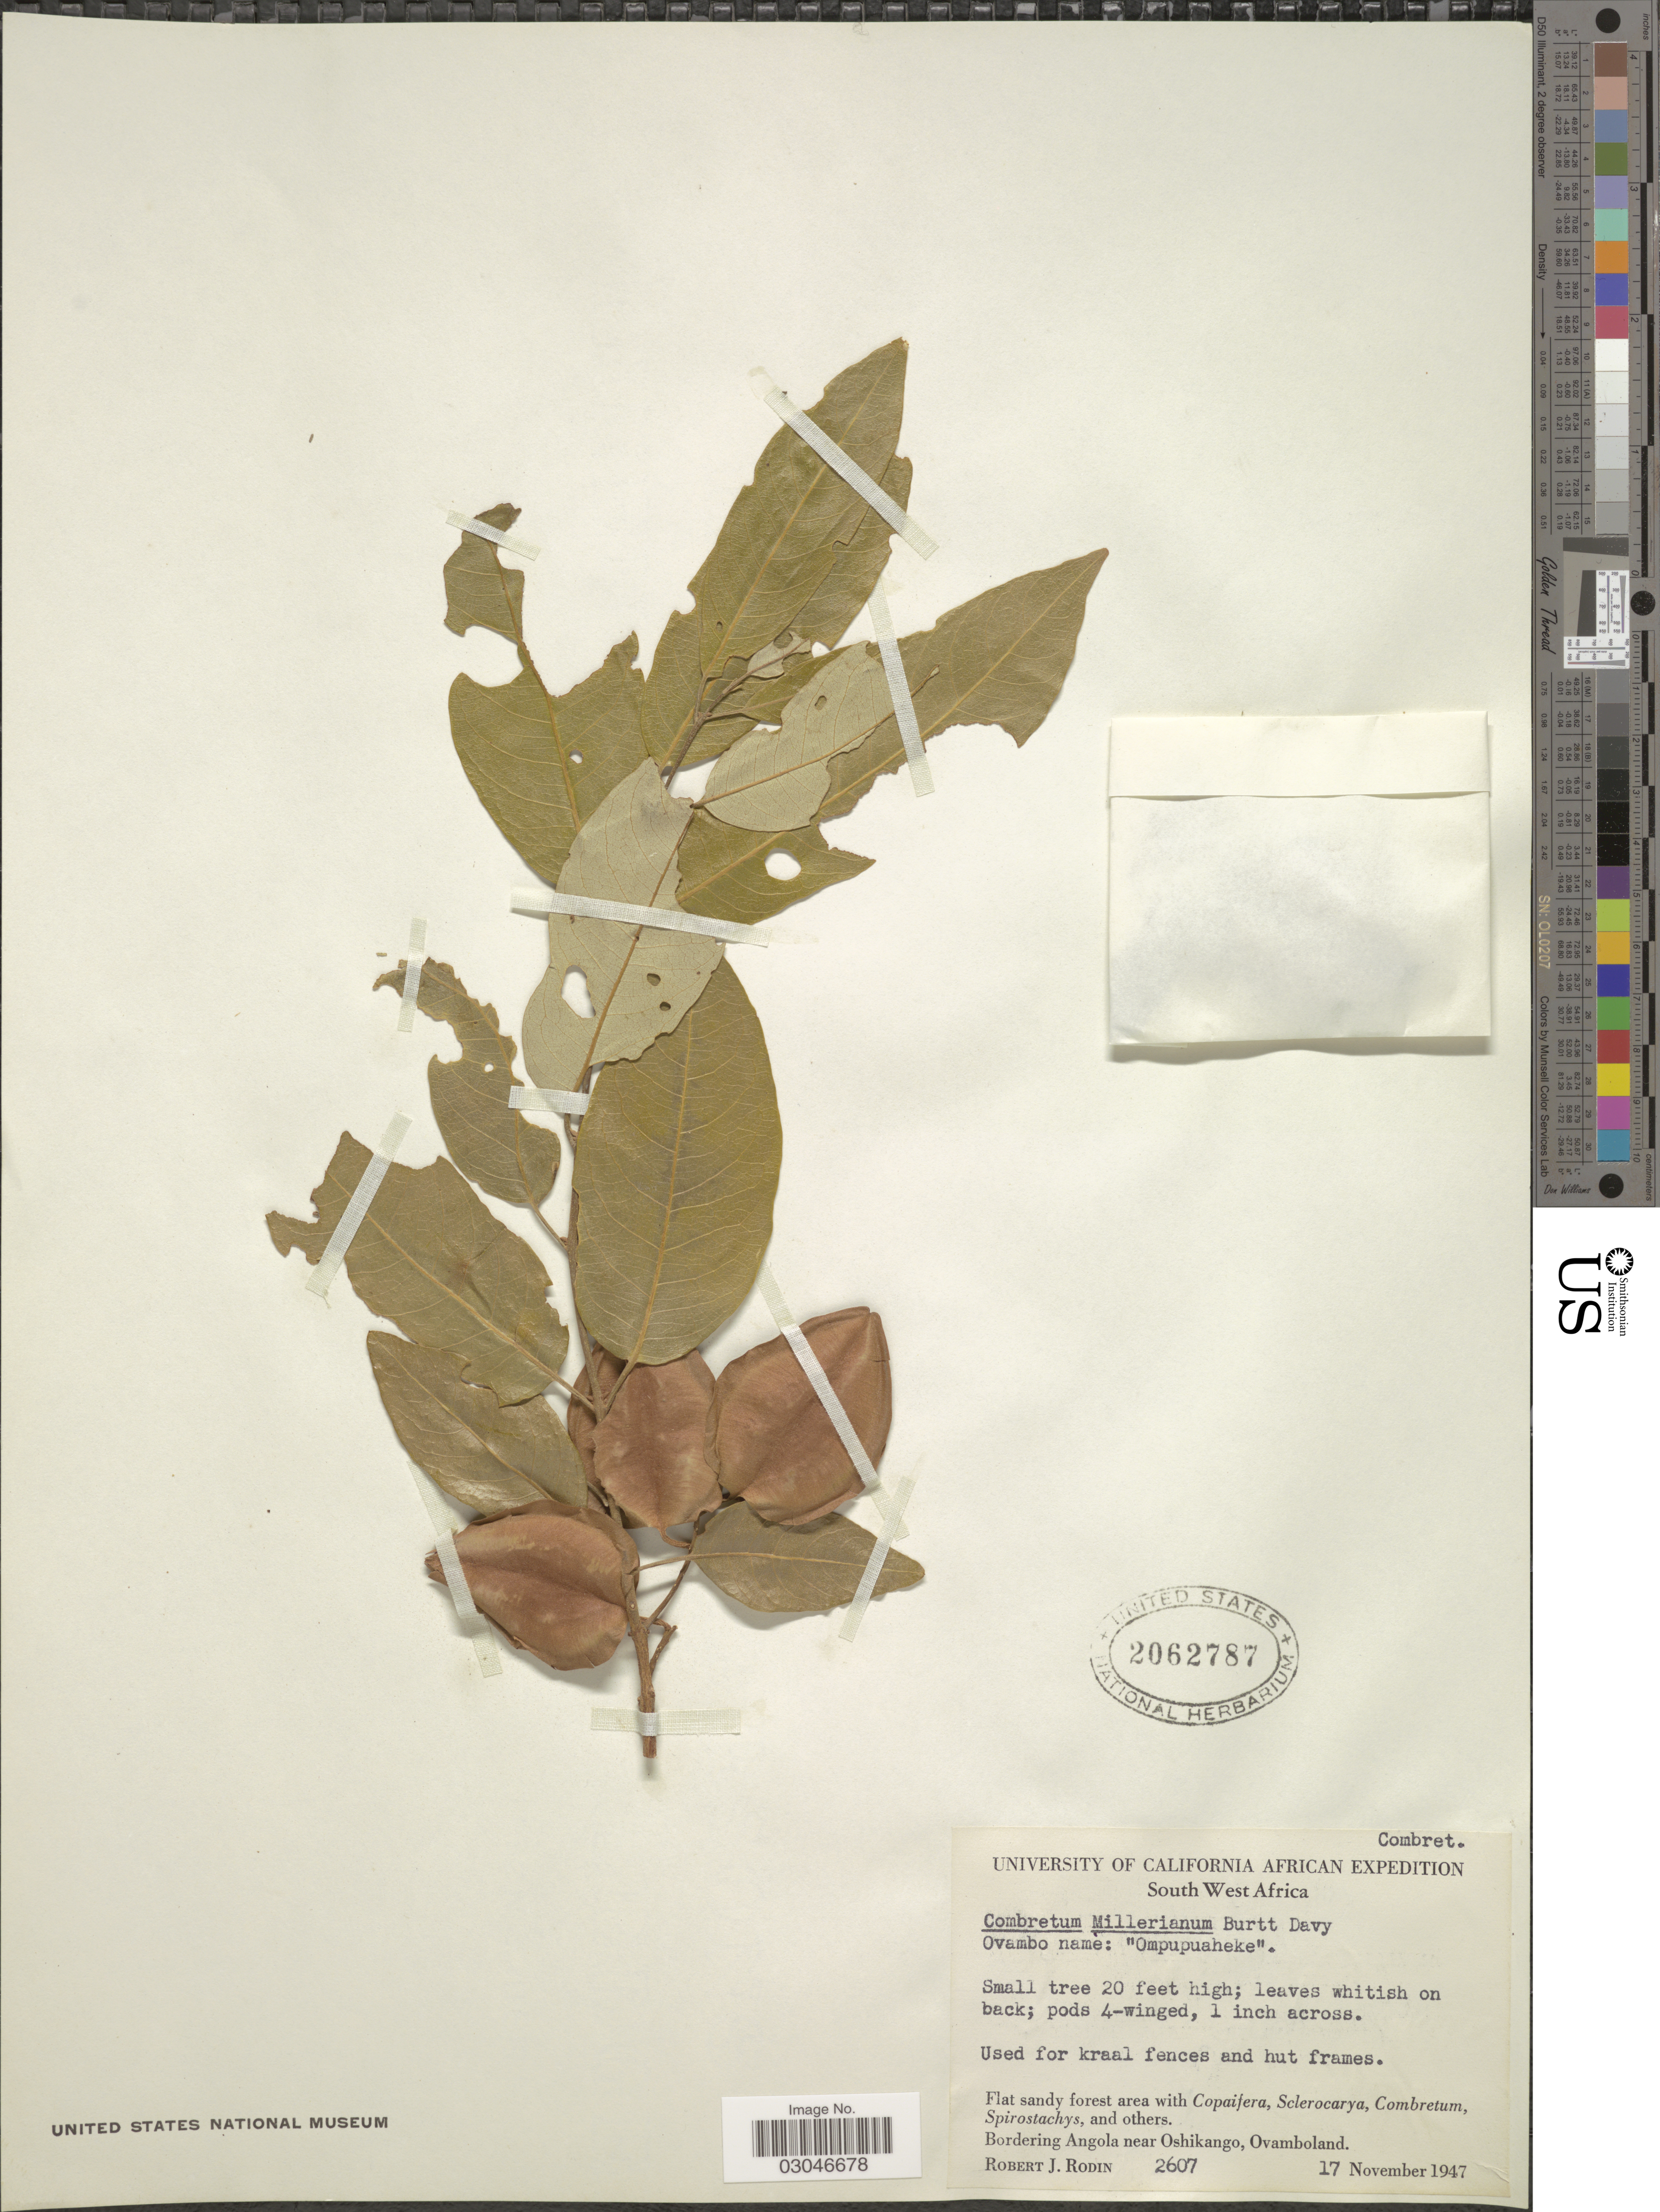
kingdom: Plantae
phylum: Tracheophyta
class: Magnoliopsida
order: Myrtales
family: Combretaceae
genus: Combretum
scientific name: Combretum millerianum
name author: Burtt Davy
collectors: R. J. Rodin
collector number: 2607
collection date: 1947-11-17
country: Namibia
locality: Bordering Angola near Oshikango, Ovamboland.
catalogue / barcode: US 2062787